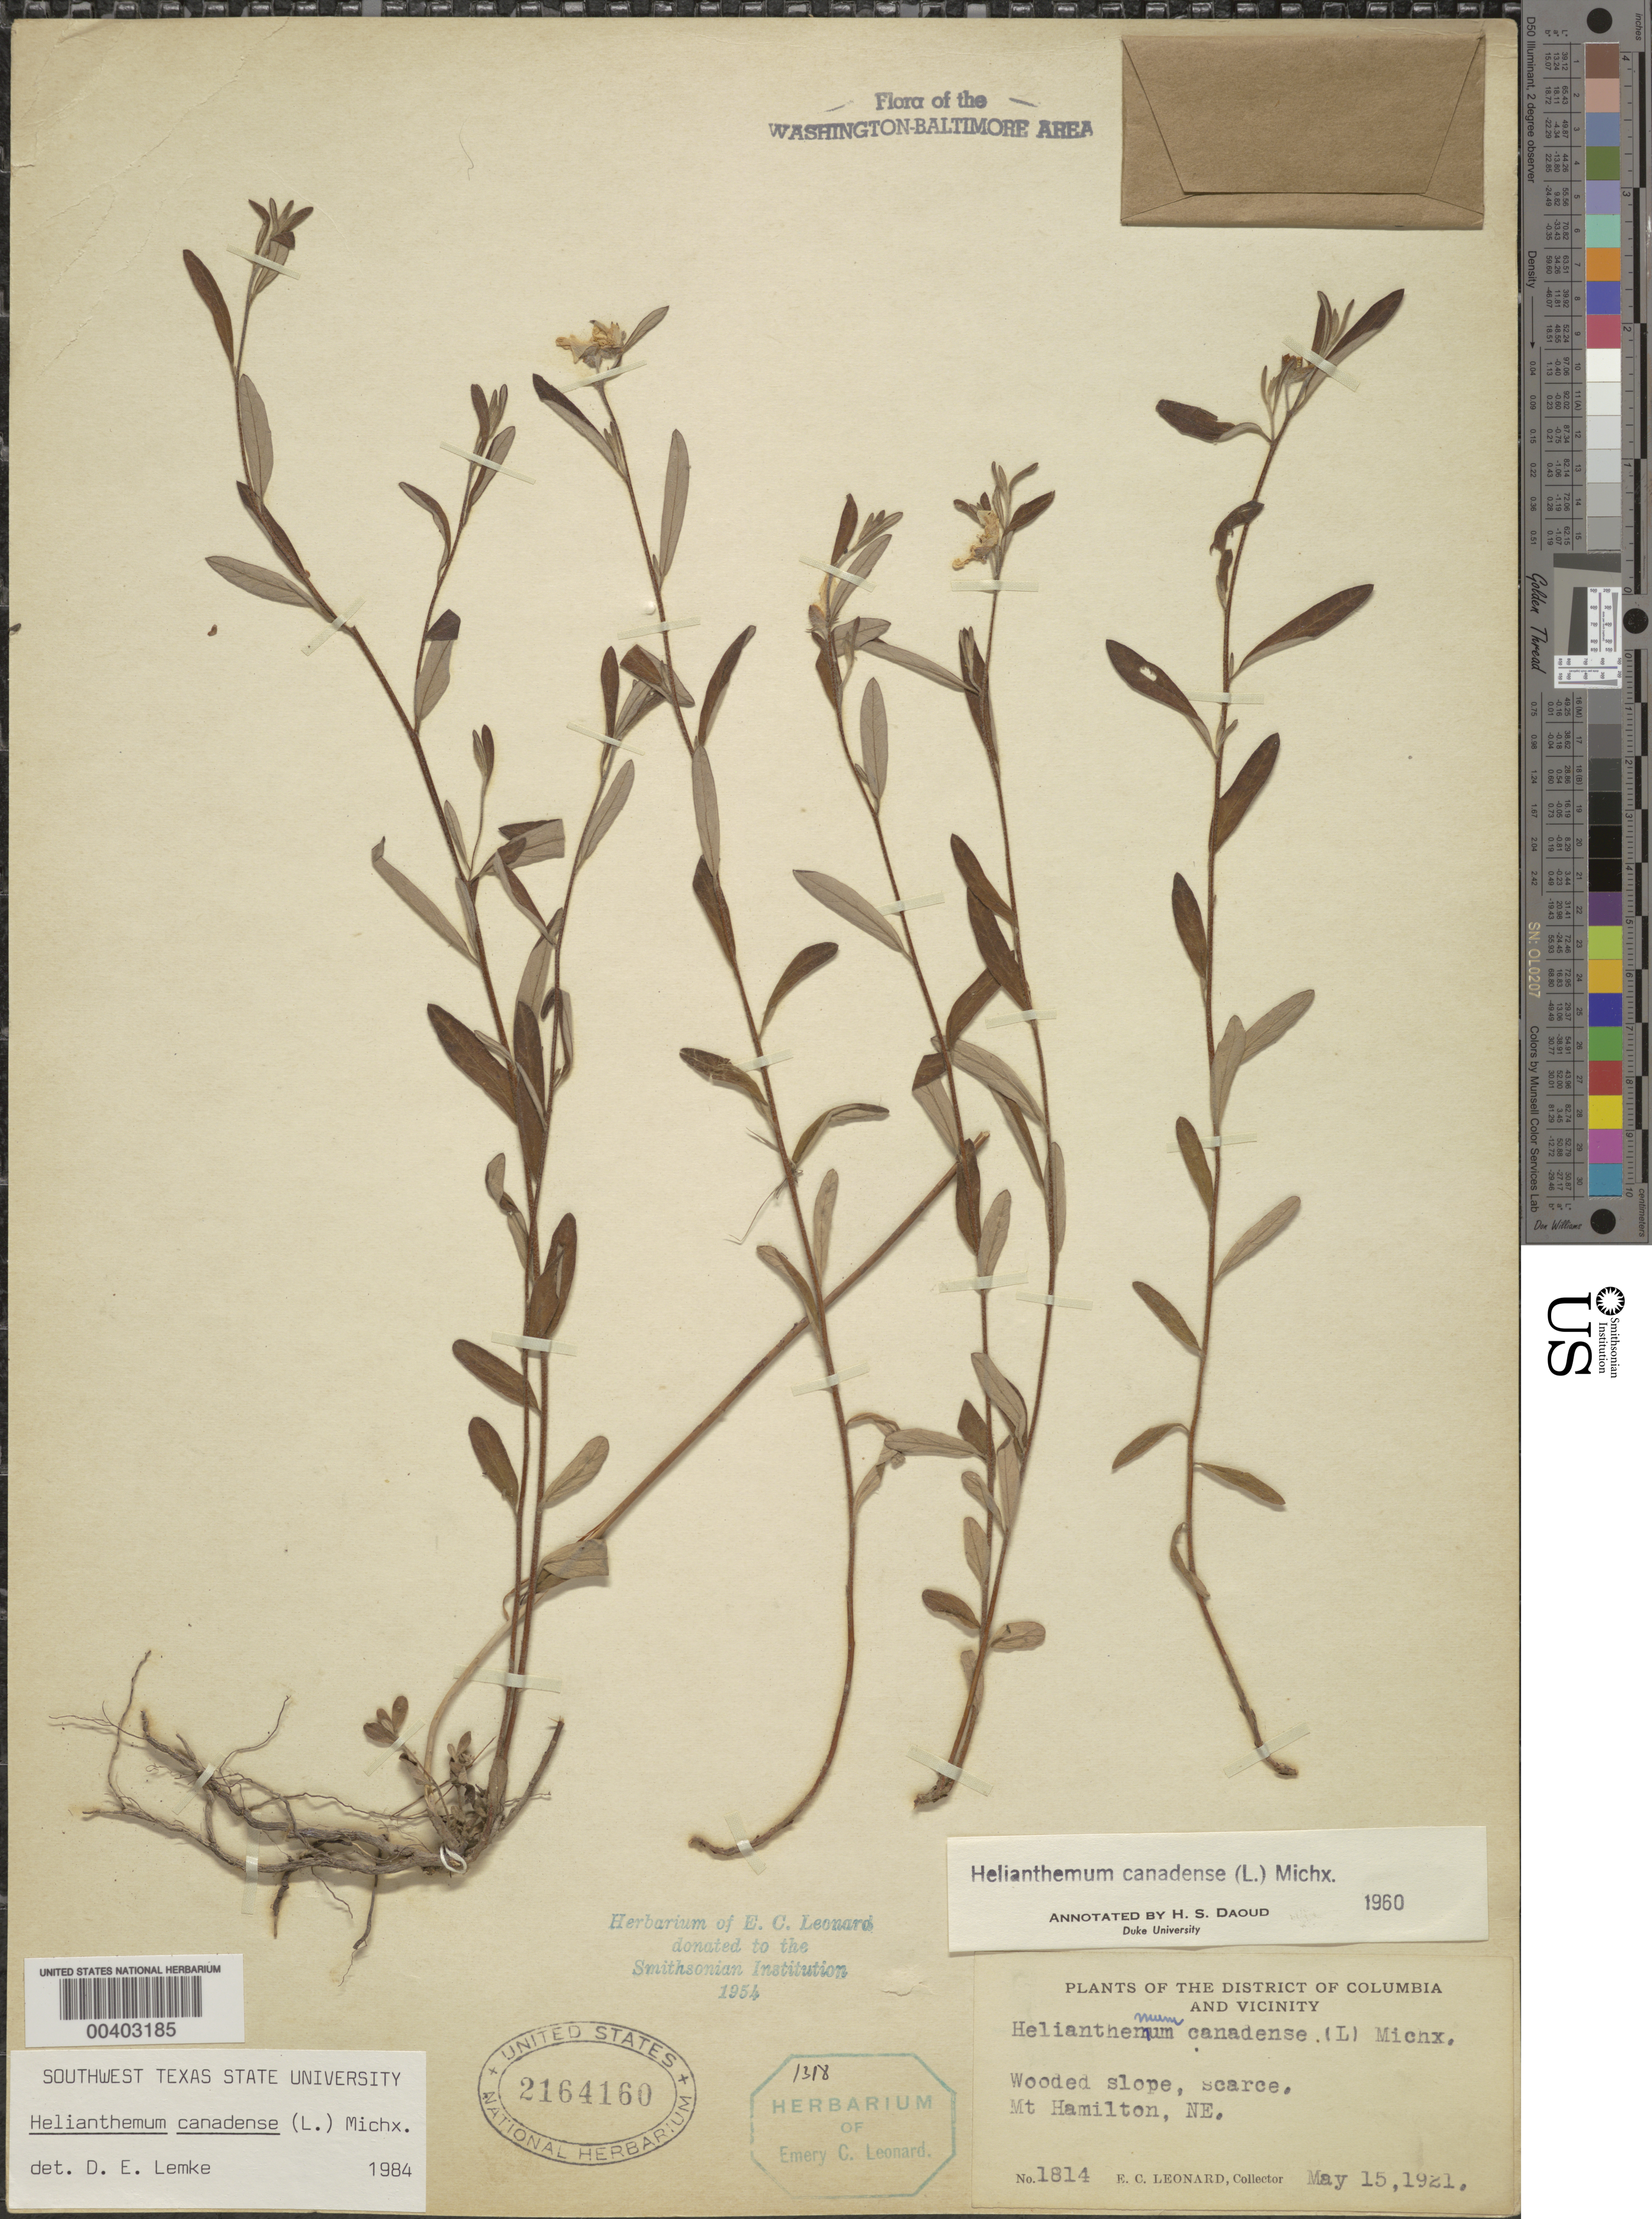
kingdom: Plantae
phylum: Tracheophyta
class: Magnoliopsida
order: Malvales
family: Cistaceae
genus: Crocanthemum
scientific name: Crocanthemum canadense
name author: (L.) Britton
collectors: E. C. Leonard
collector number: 1814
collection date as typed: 15 May 1921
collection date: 1921-05-15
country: United States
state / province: District of Columbia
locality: Mount Hamilton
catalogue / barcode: US 2164160